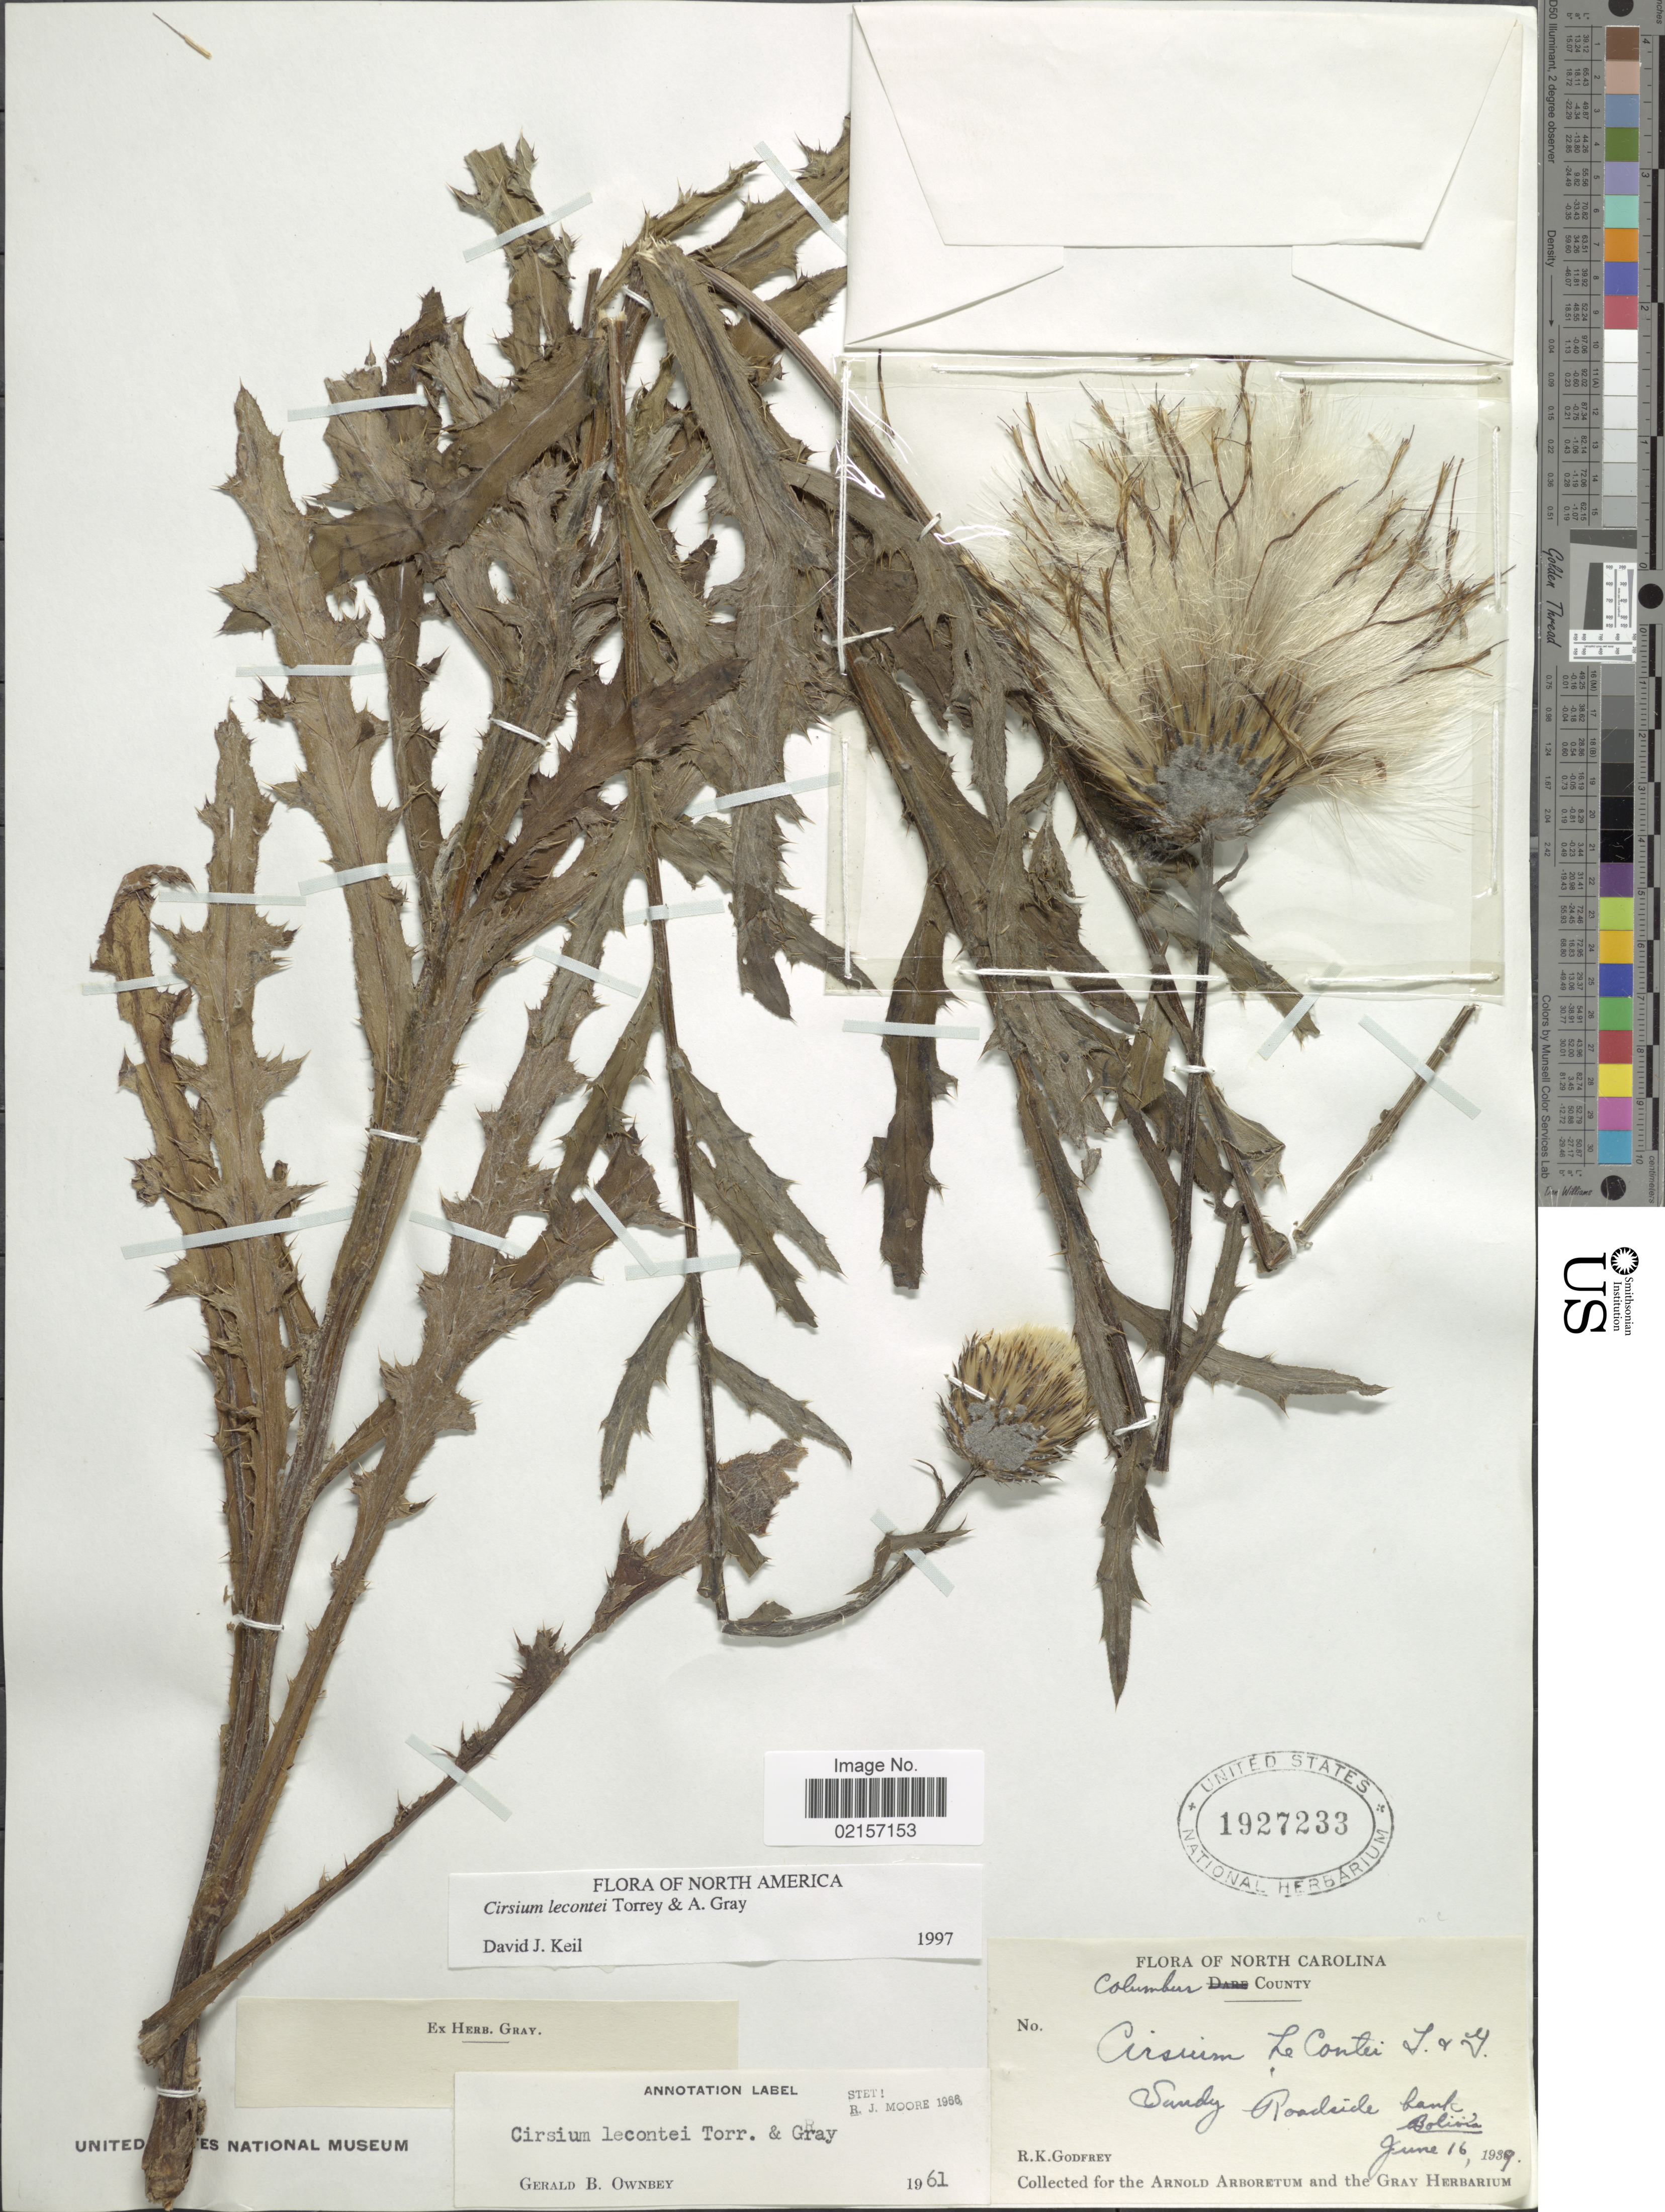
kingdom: Plantae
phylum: Tracheophyta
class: Magnoliopsida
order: Asterales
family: Asteraceae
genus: Cirsium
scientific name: Cirsium lecontei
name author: Torr. & A. Gray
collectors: R. K. Godfrey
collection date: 1939-06-16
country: United States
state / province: North Carolina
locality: Columbus County, Sandy roaside bank Bolivia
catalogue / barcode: US 1927233